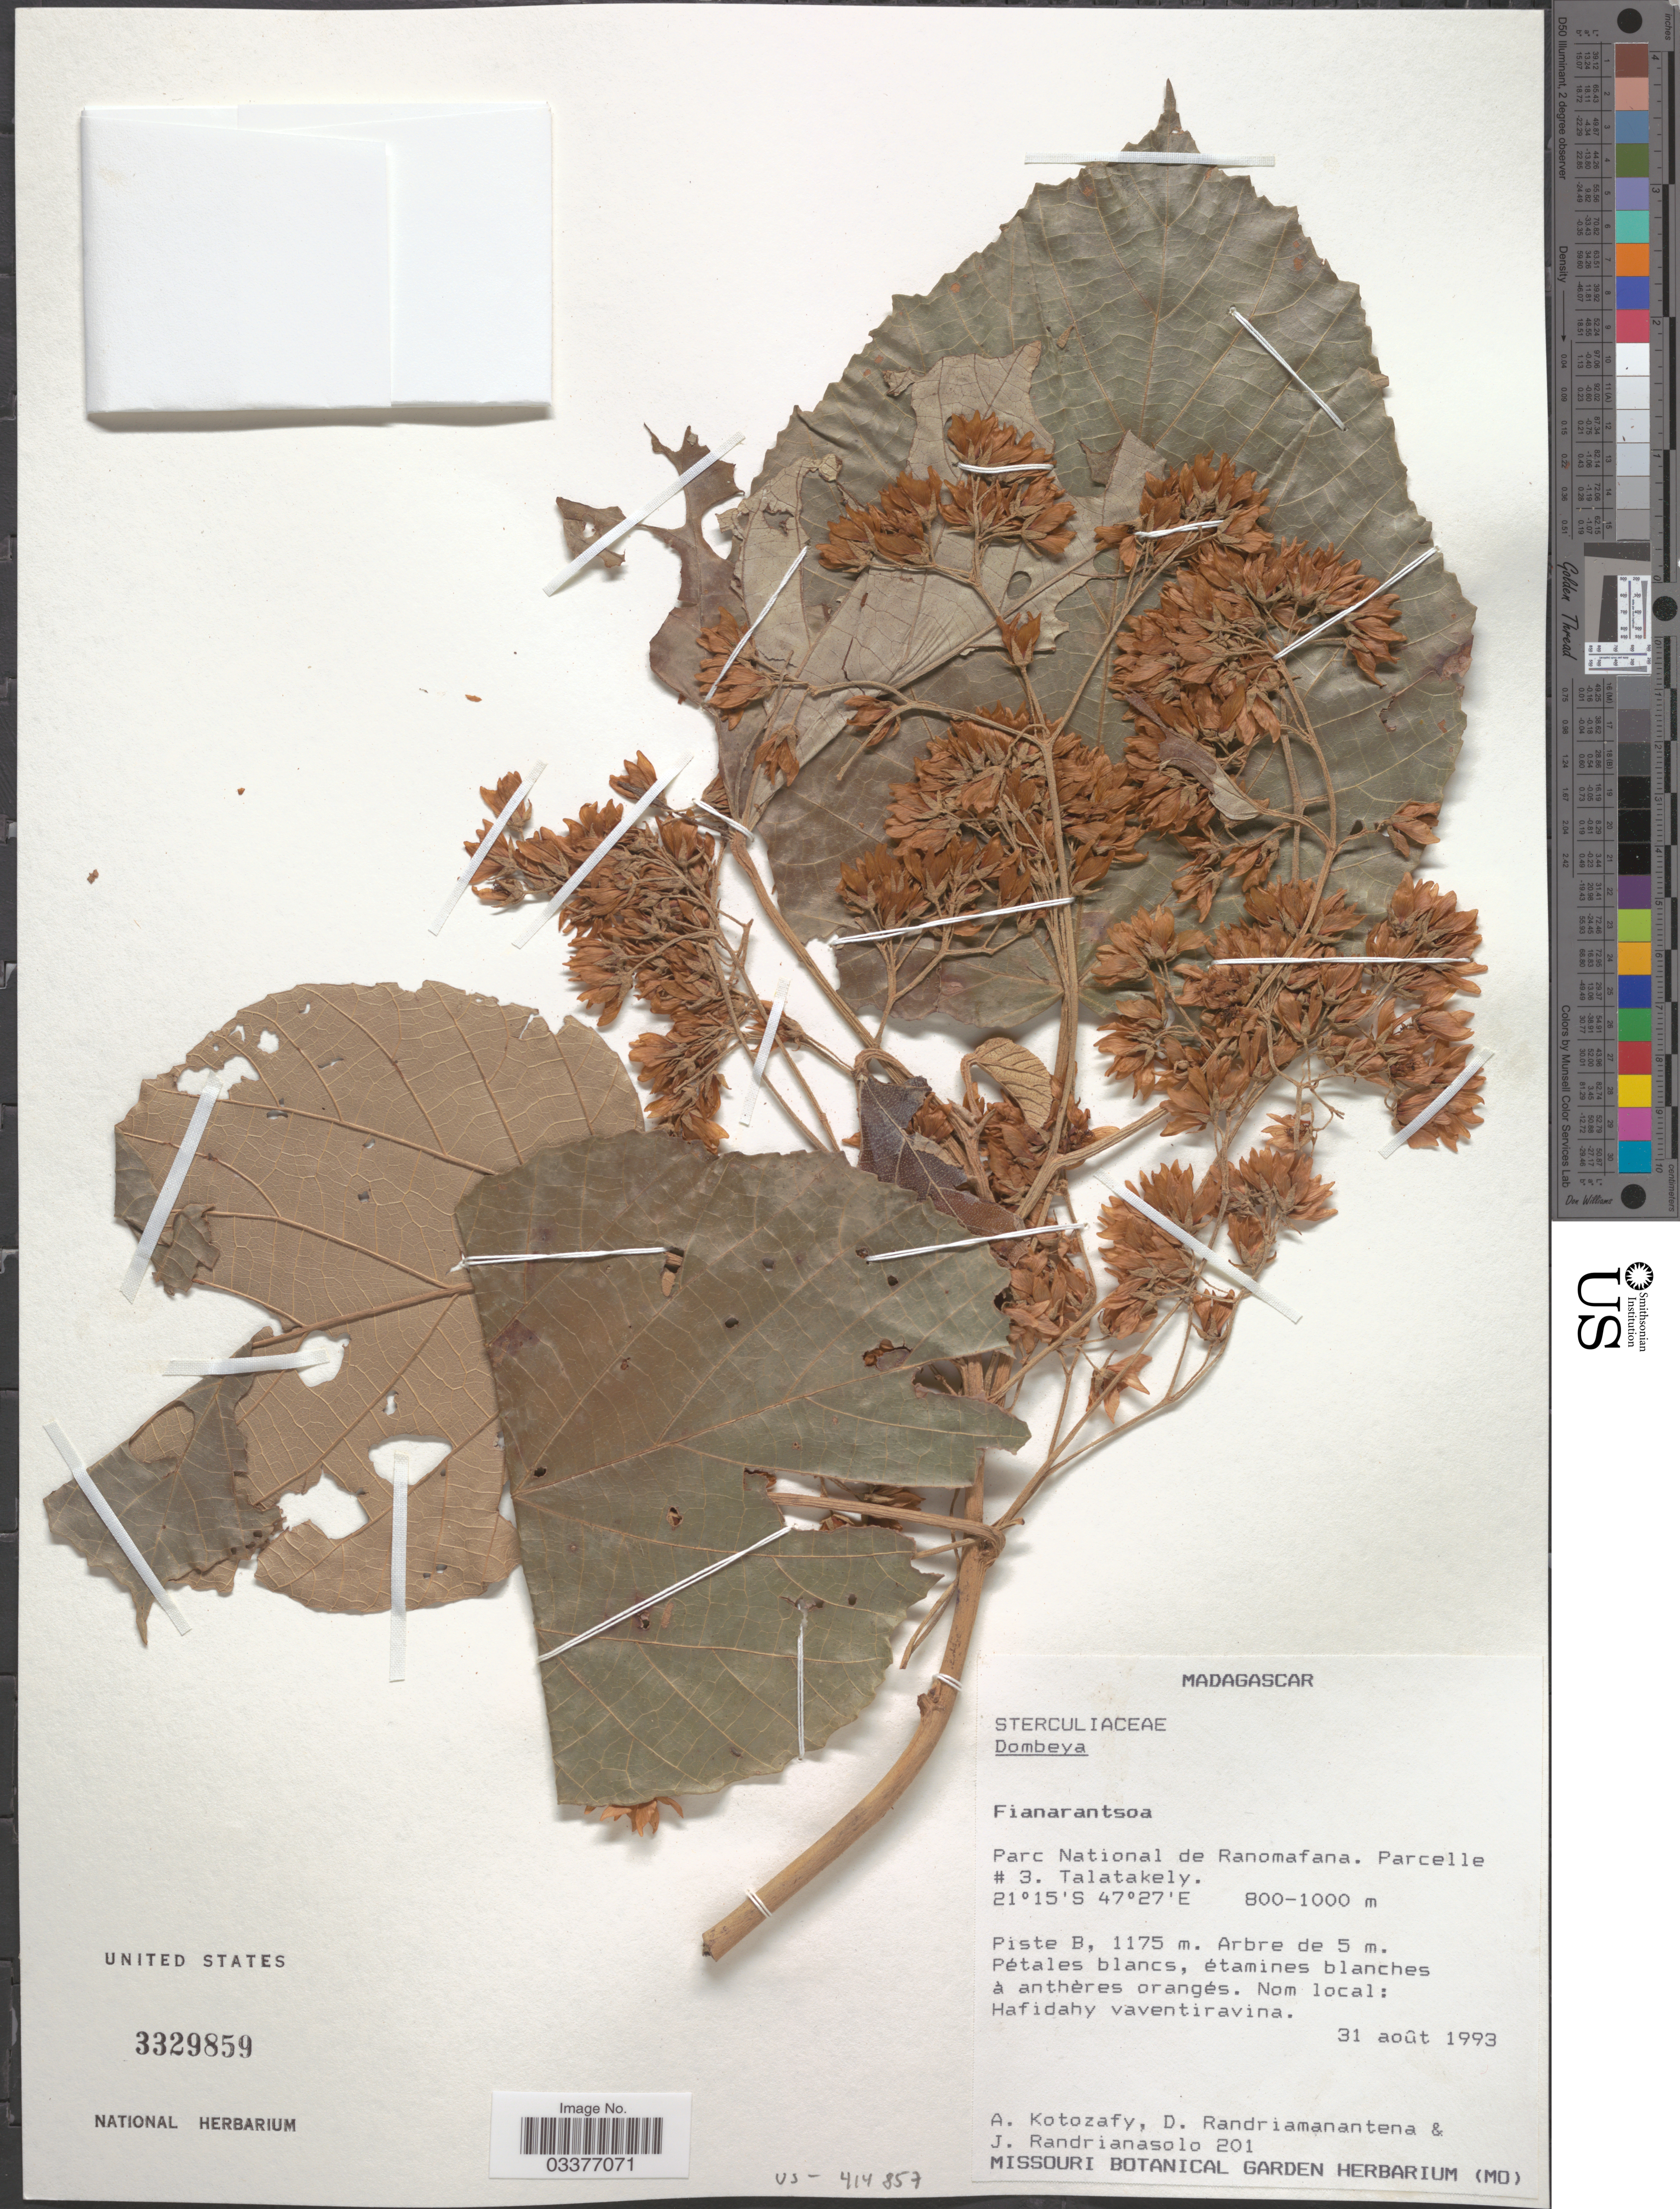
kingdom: Plantae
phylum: Tracheophyta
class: Magnoliopsida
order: Malvales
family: Malvaceae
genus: Dombeya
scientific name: Dombeya sp.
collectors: A. Kotozafy, D. Randriamanantena & J. Randrianasolo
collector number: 201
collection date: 1993-10-31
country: Madagascar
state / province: Vatovavy Fitovinany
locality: Parc National de Ranomafana. Parcelle # 3. Talatakely.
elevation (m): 800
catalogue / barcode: US 3329859